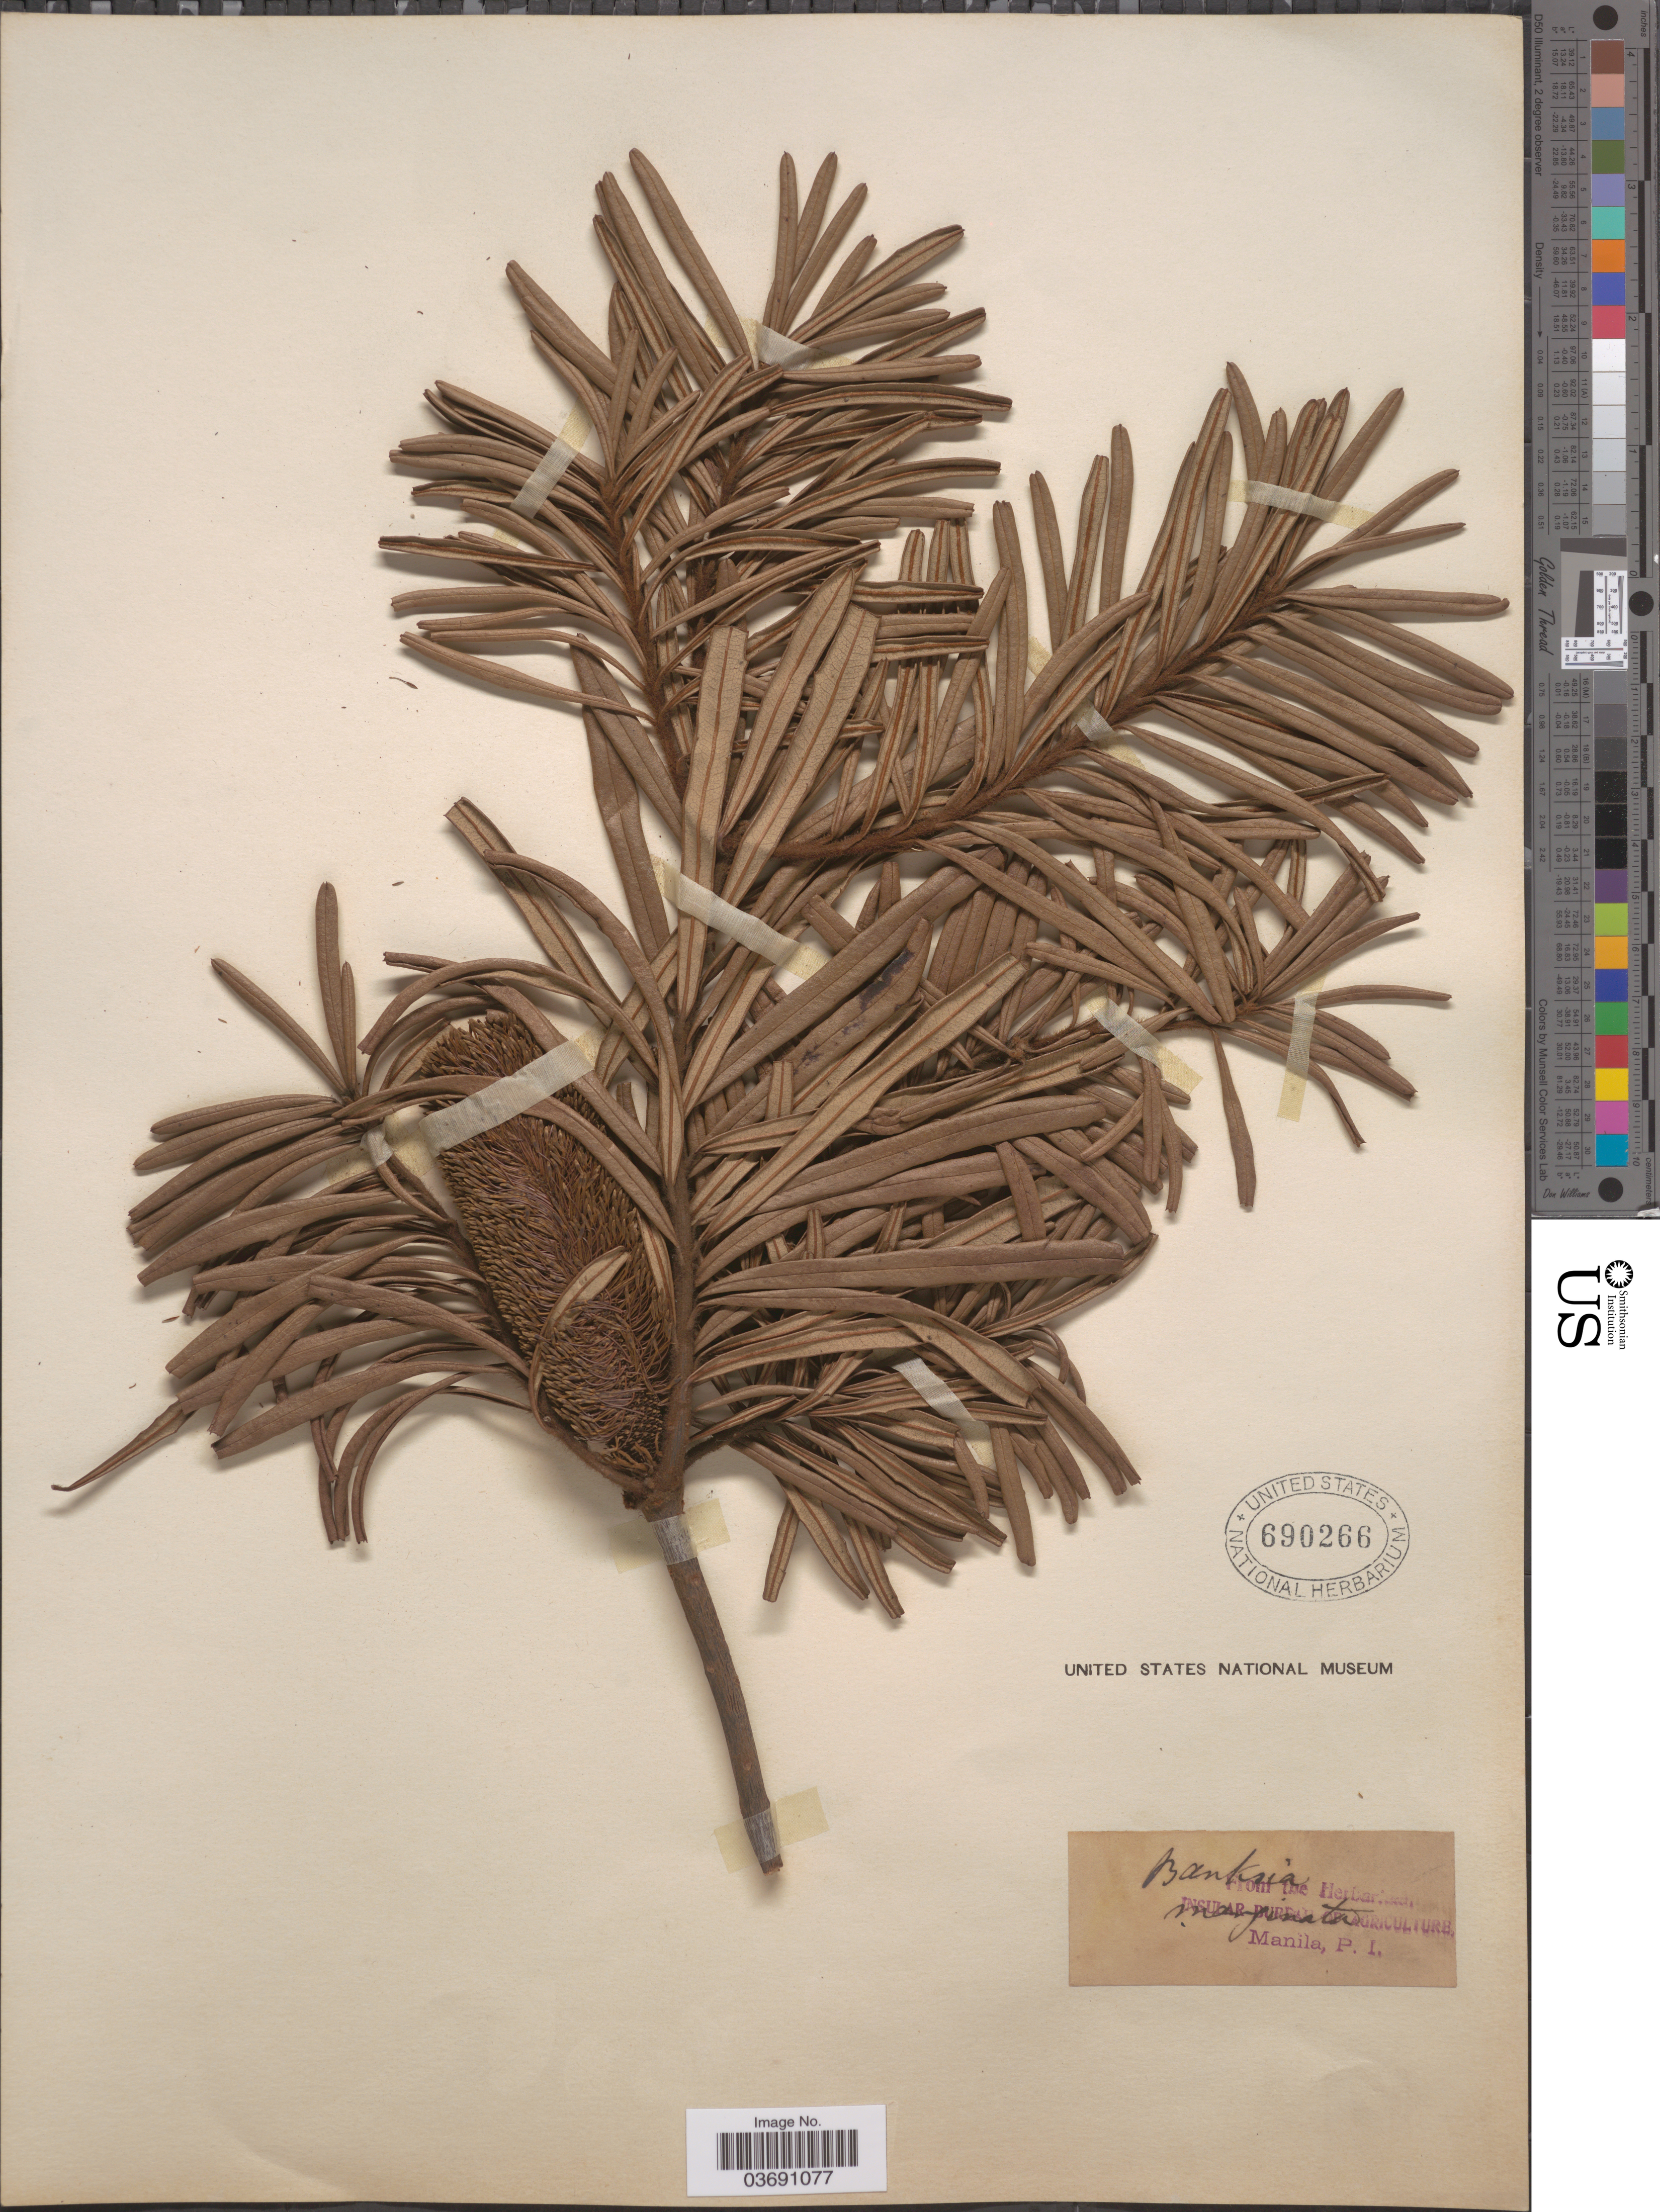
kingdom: Plantae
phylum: Tracheophyta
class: Magnoliopsida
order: Proteales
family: Proteaceae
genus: Banksia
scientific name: Banksia marginata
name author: Cav.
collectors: ex Herb. Bur. Agric. Manila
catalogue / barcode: US 690266